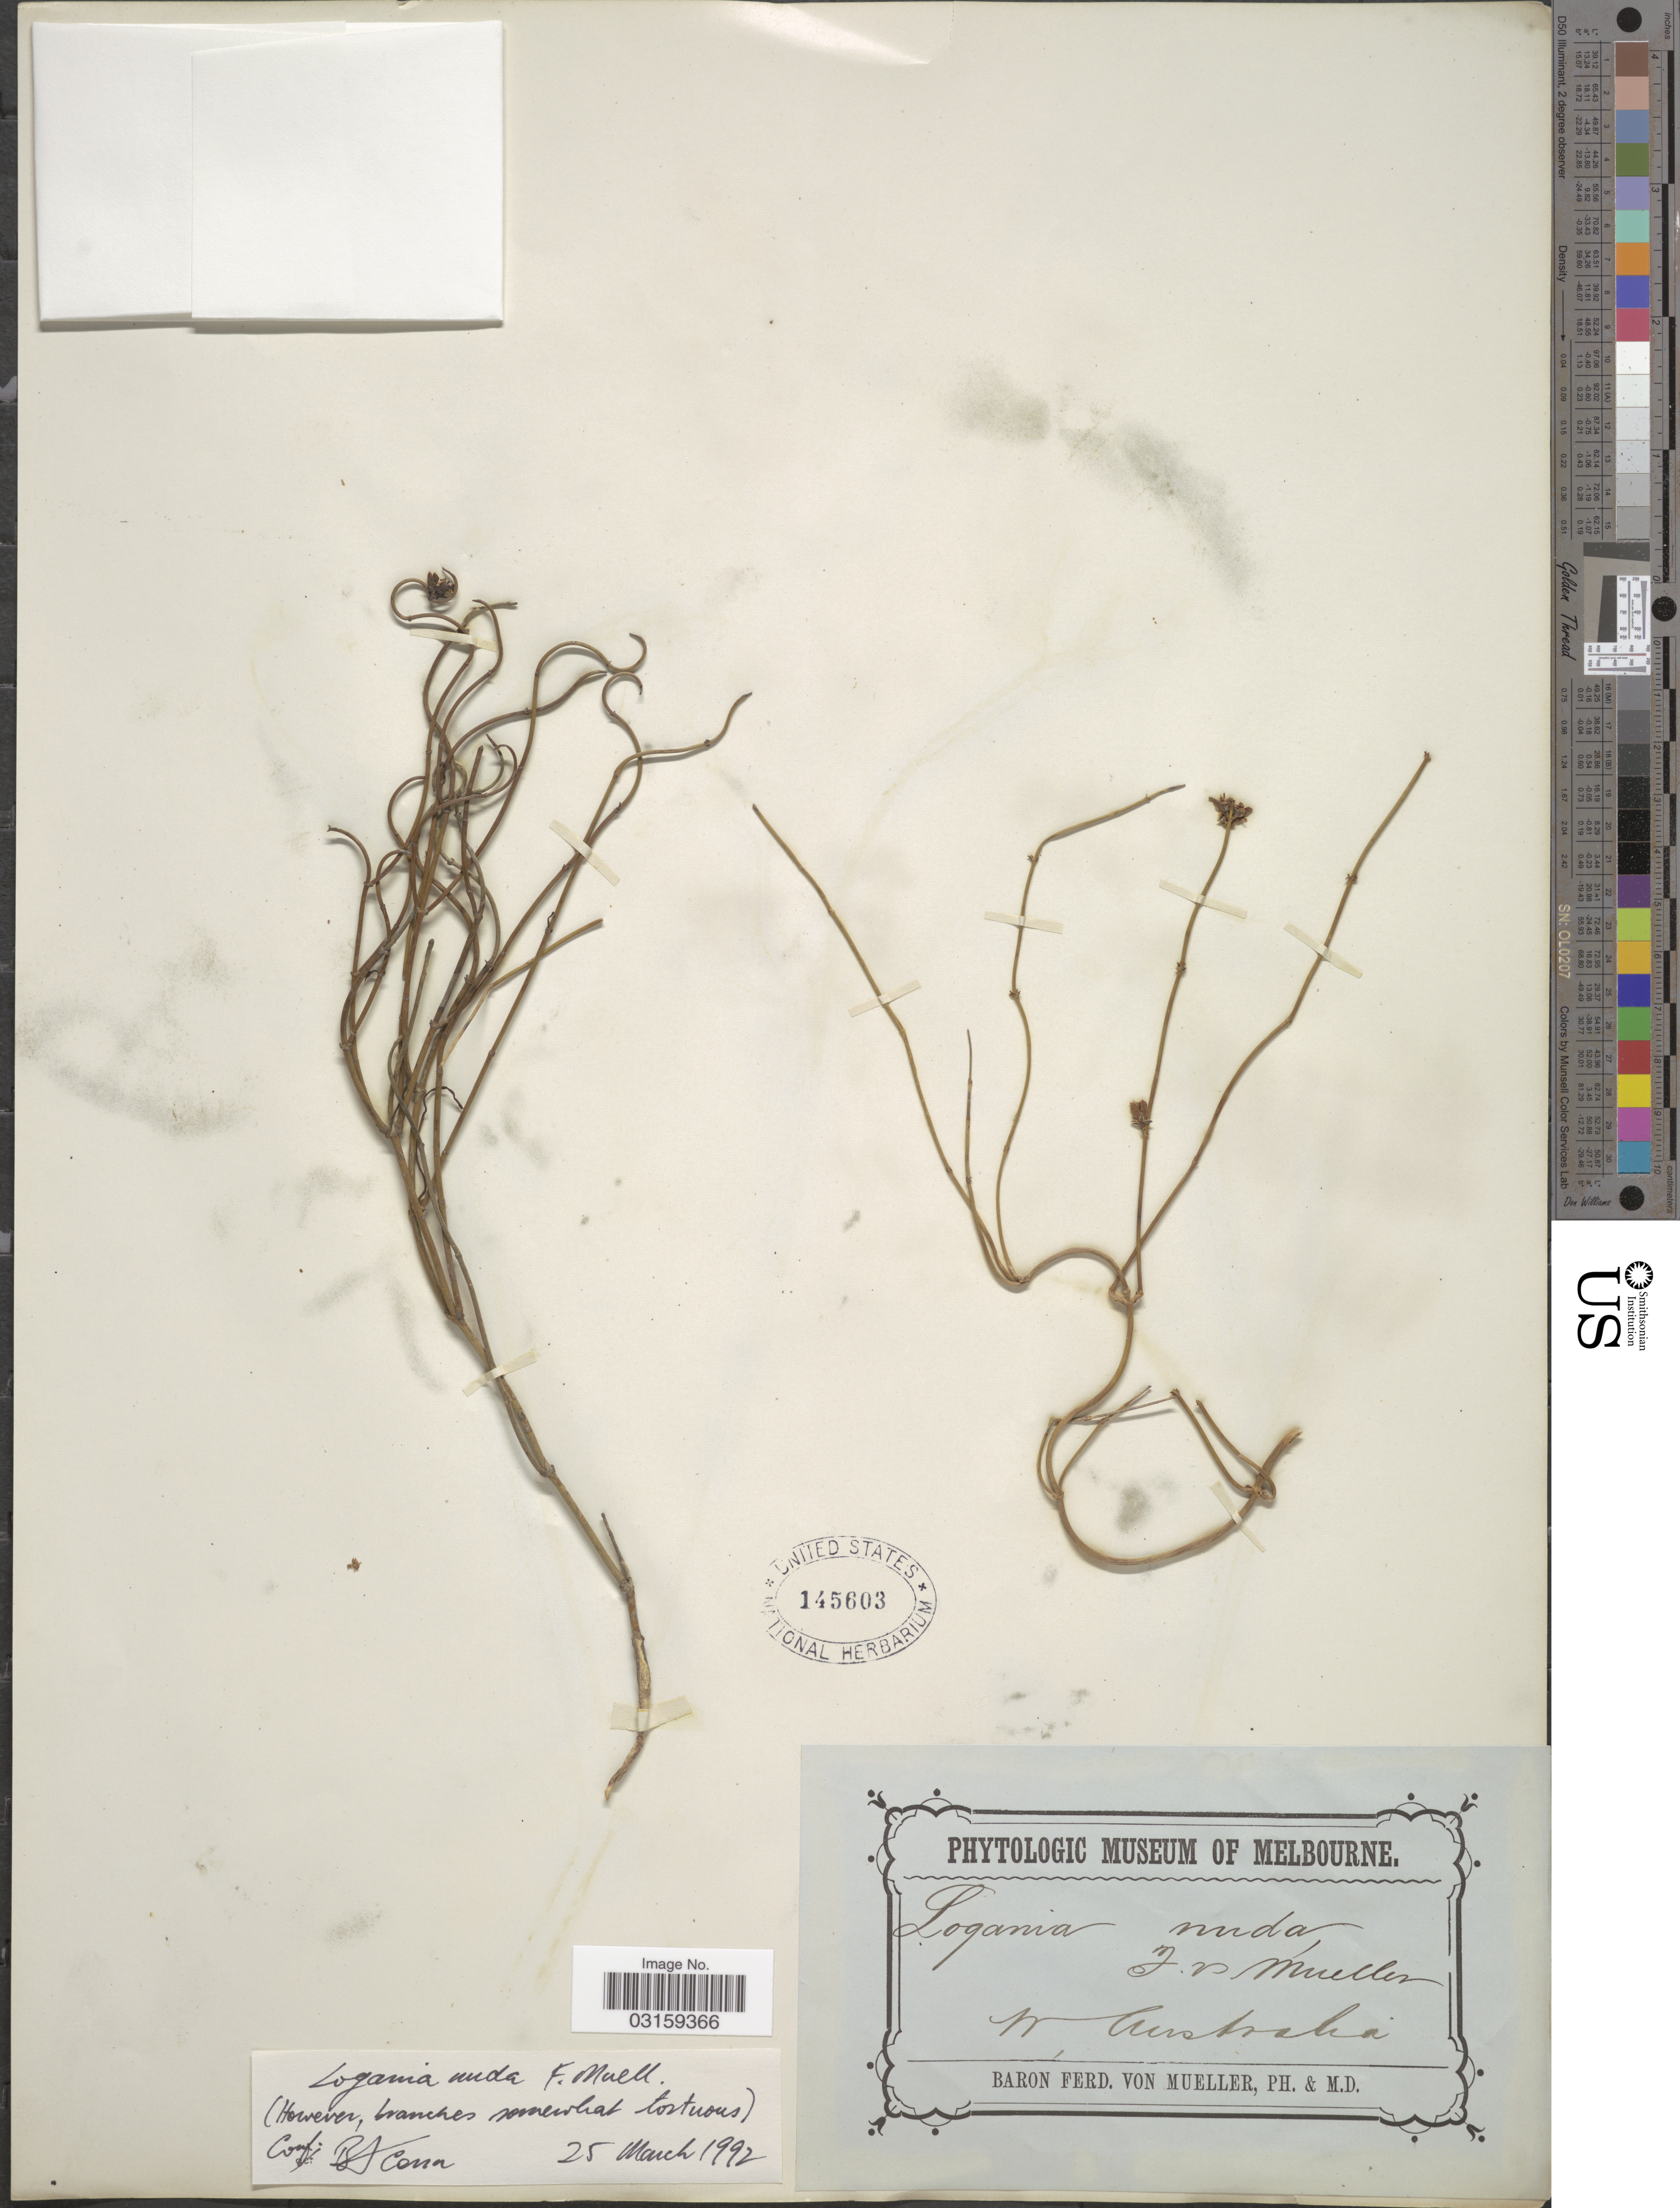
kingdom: Plantae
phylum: Tracheophyta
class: Magnoliopsida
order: Gentianales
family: Loganiaceae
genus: Orianthera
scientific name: Orianthera nuda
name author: (F. Muell.) C.S.P. Foster & B.J. Conn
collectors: F. Mueller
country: Australia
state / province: Western Australia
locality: W. Australia.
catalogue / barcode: US 145603